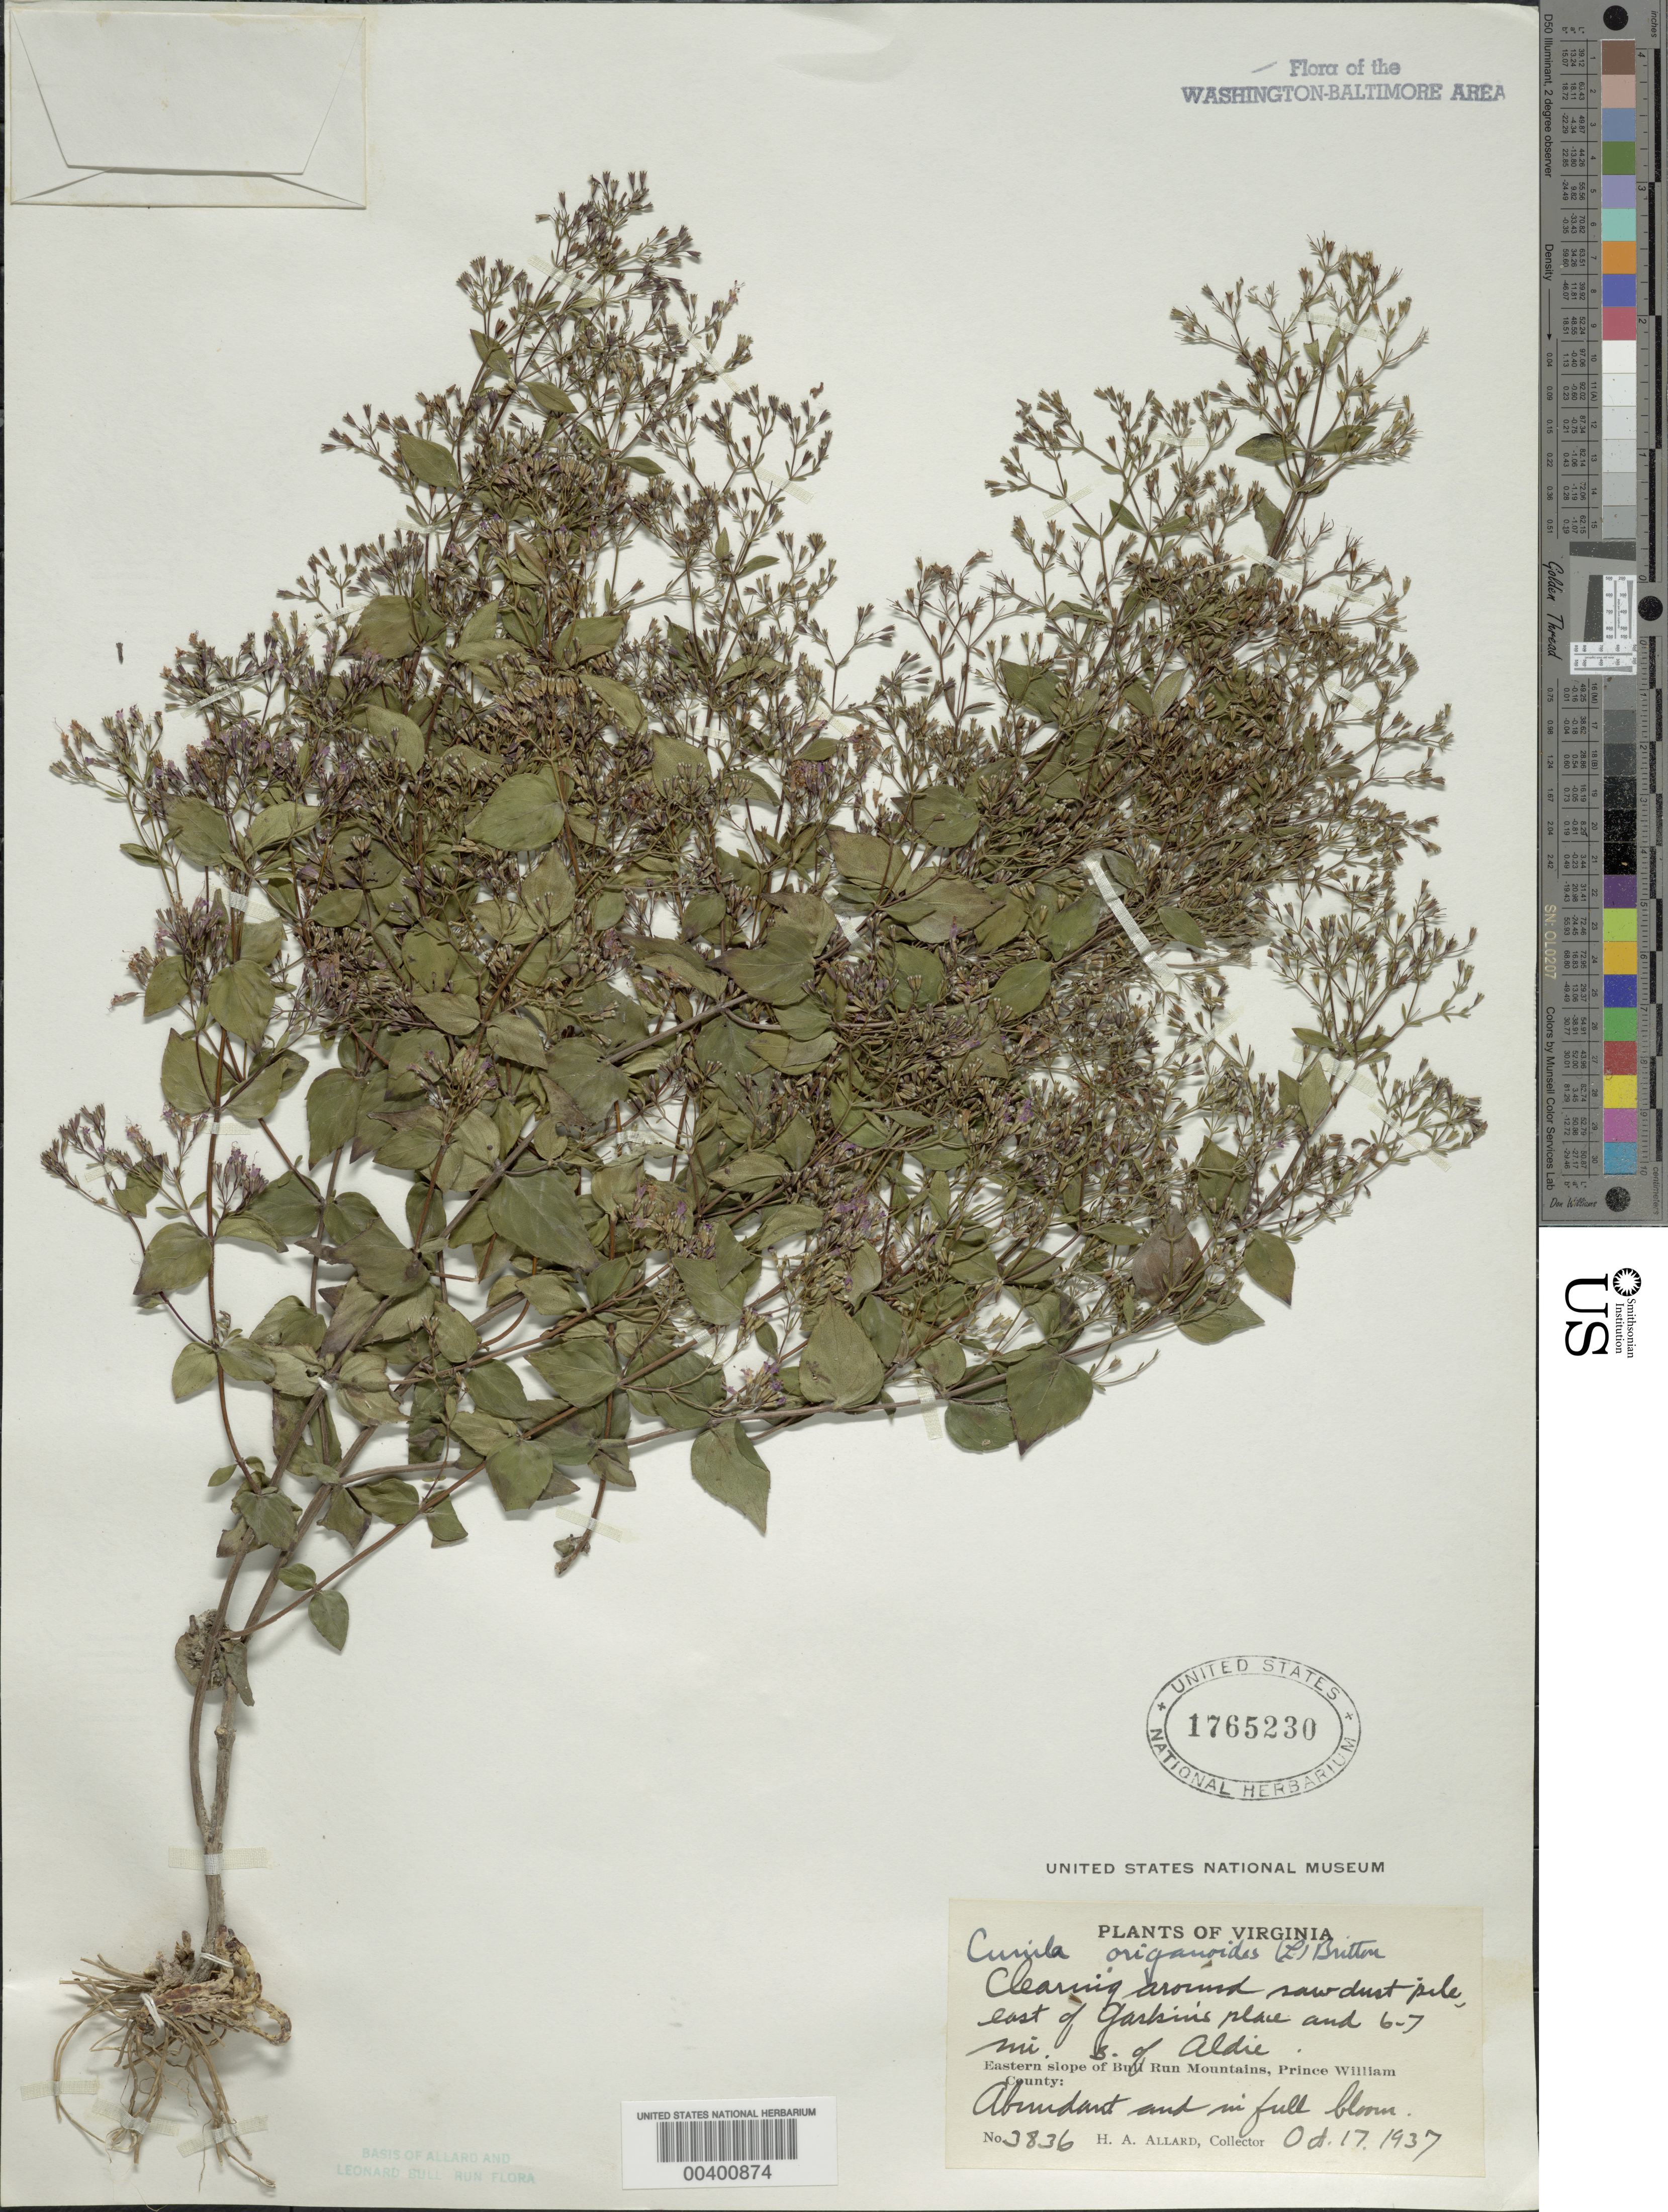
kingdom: Plantae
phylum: Tracheophyta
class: Magnoliopsida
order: Lamiales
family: Lamiaceae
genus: Cunila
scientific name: Cunila origanoides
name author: (L.) Britton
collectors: H. A. Allard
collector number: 3836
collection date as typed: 17 Oct 1937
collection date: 1937-10-17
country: United States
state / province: Virginia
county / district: Prince William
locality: East of Gaskins Place and south of Aldie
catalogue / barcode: US 1765230